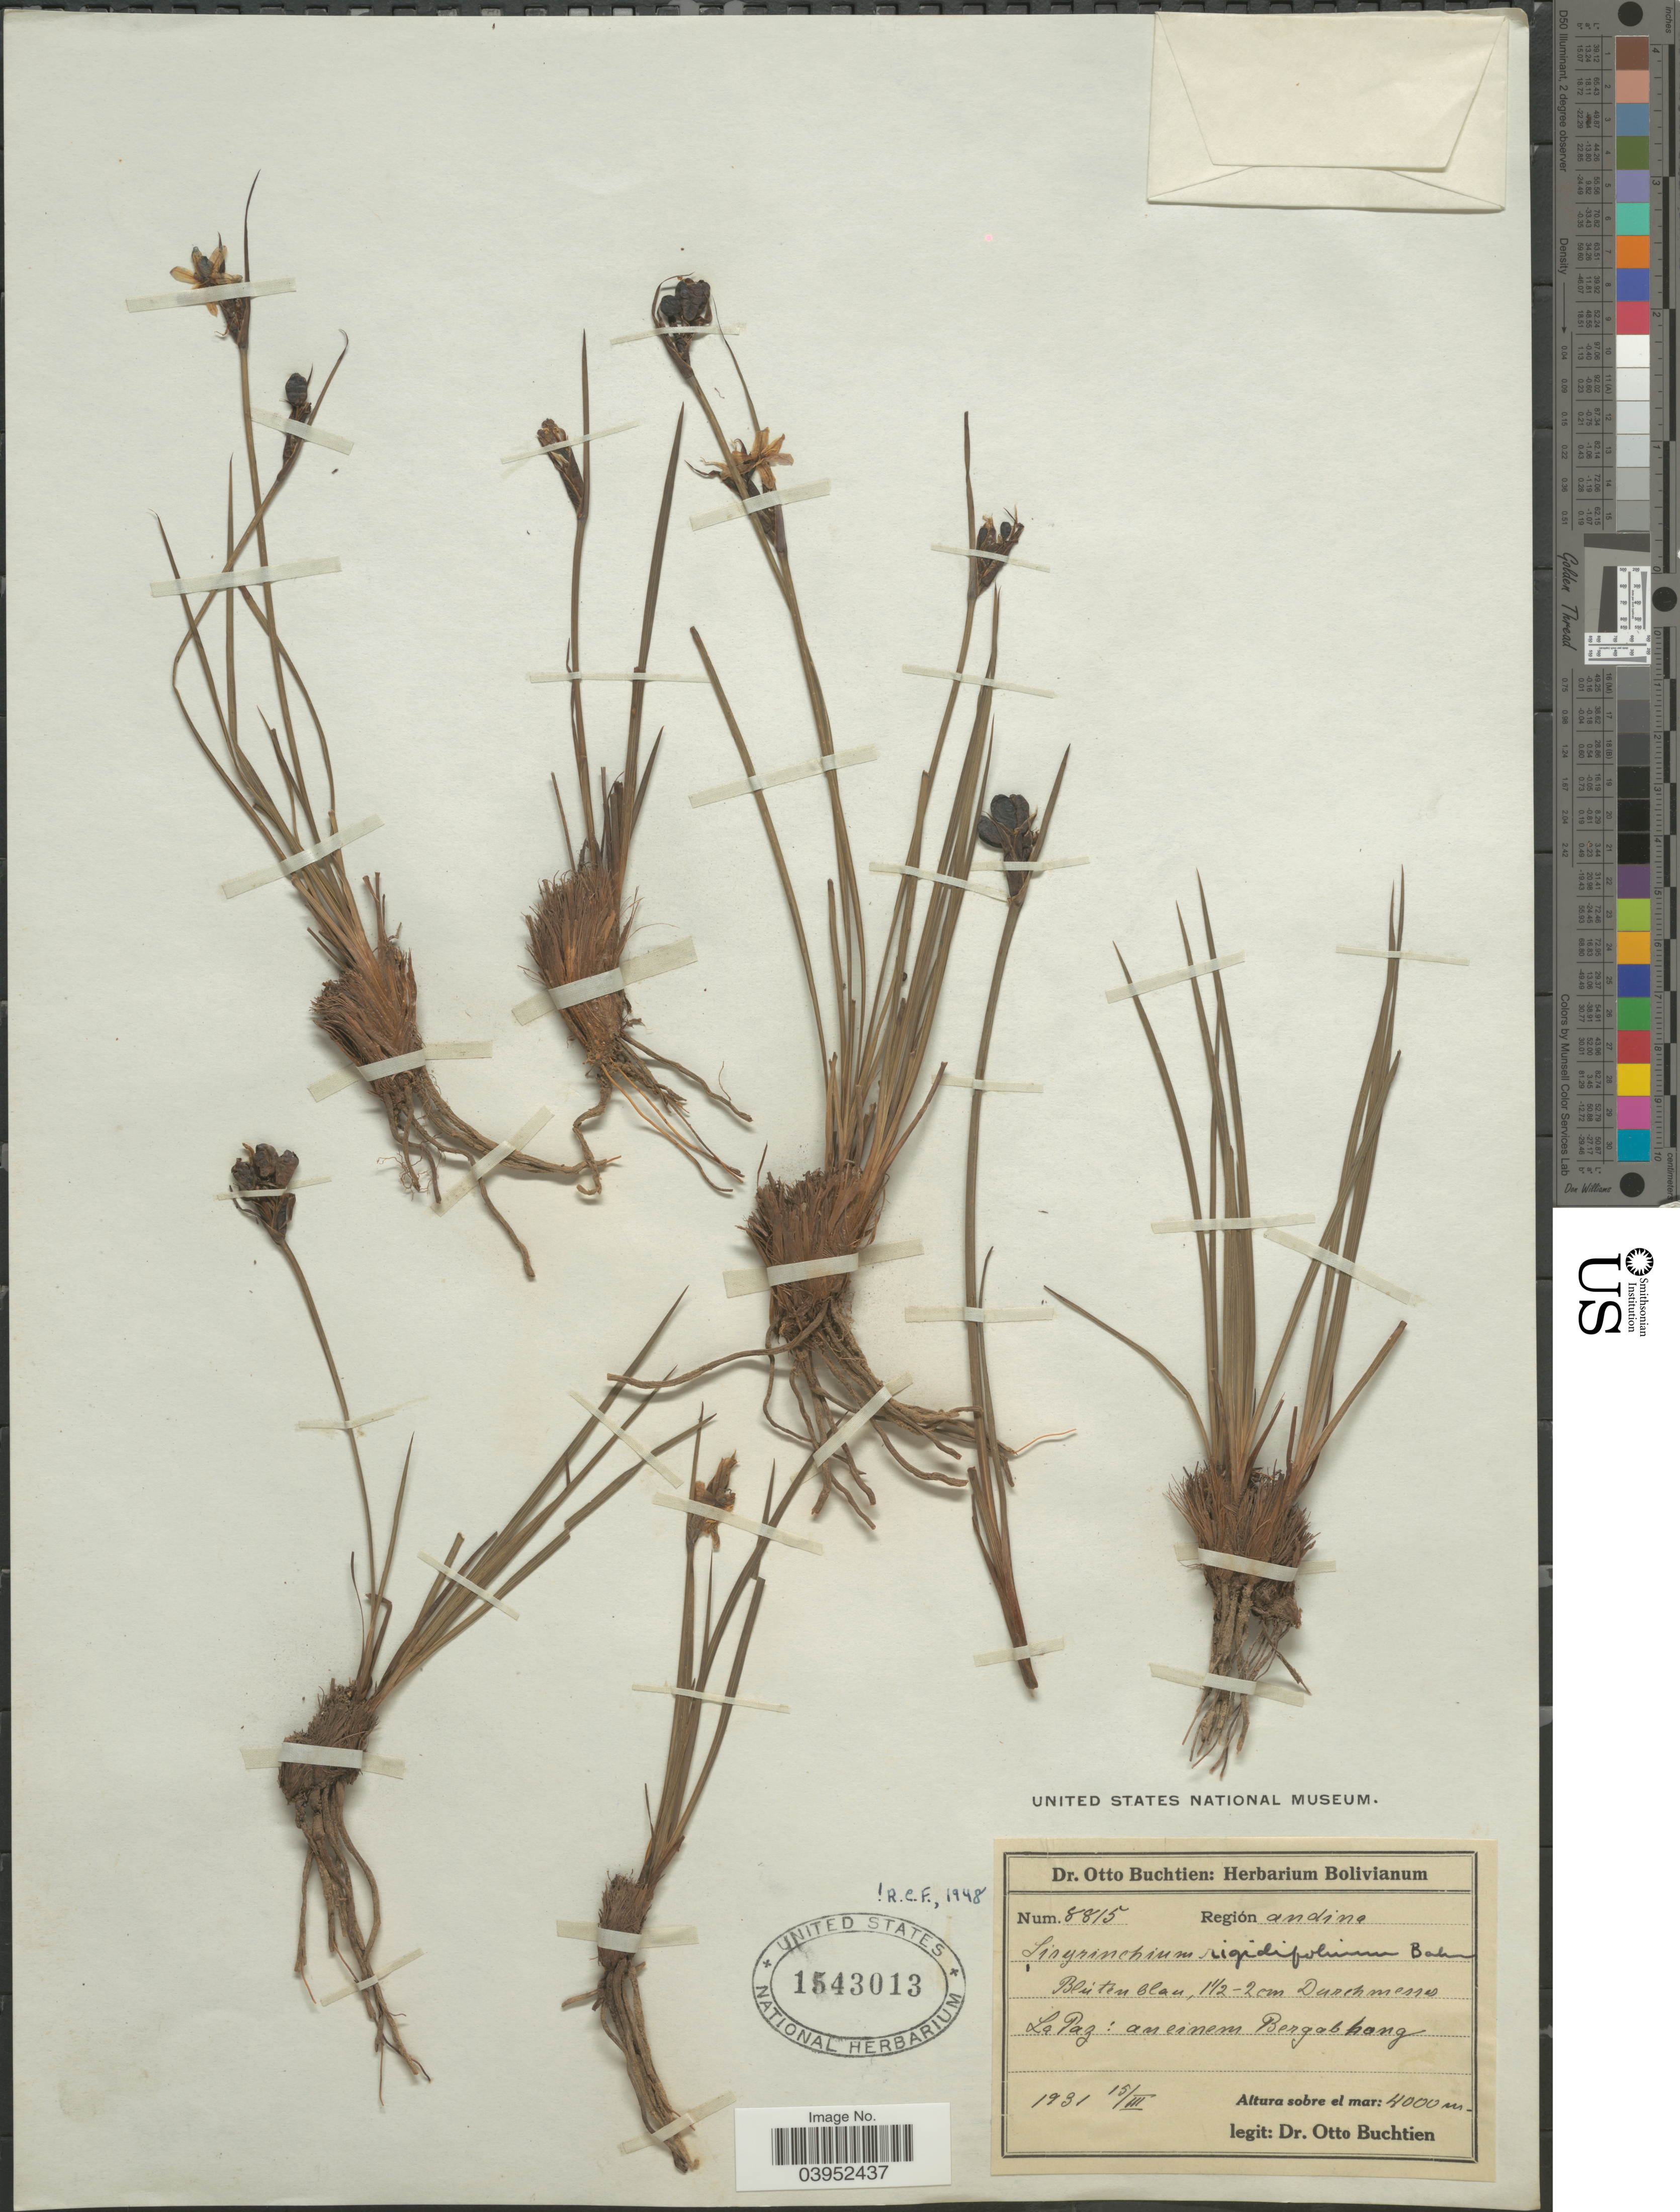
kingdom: Plantae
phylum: Tracheophyta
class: Liliopsida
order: Asparagales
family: Iridaceae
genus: Sisyrinchium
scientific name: Sisyrinchium rigidifolium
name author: Baker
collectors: O. Buchtien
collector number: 8815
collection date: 1931-03-15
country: Bolivia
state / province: La Paz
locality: Región andina. An einem Bergabhong.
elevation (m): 4000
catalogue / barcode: US 1543013